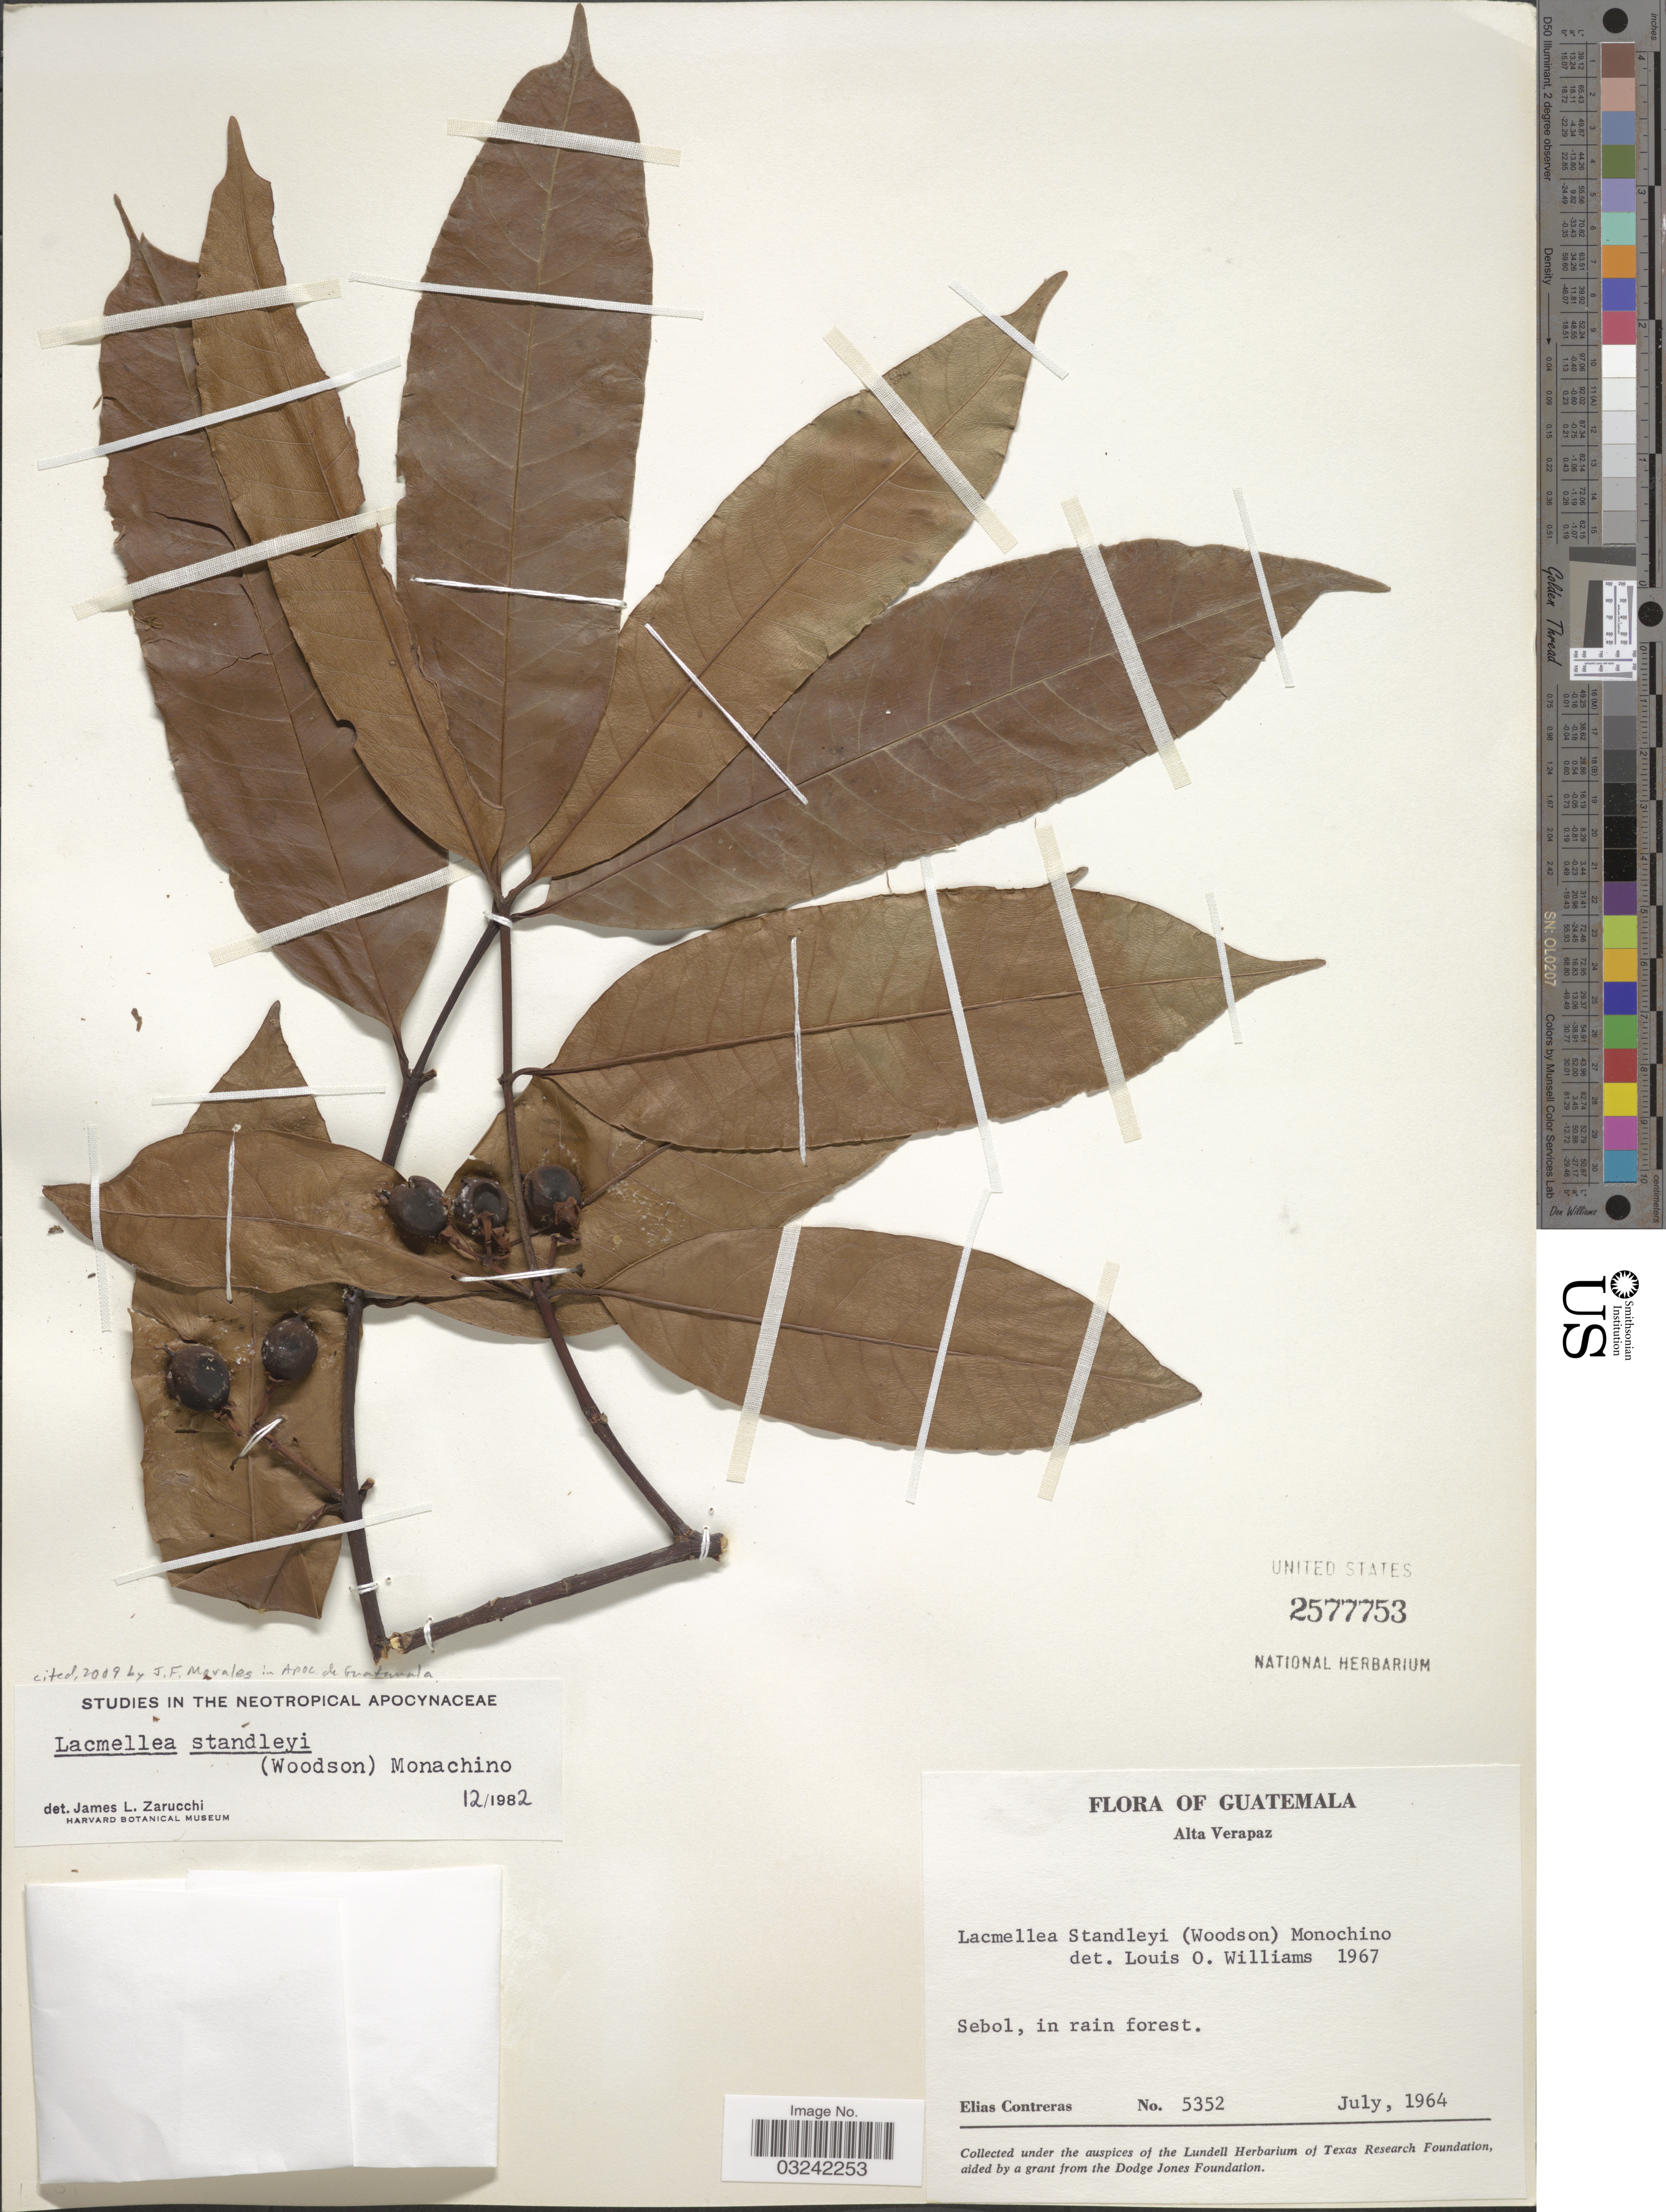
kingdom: Plantae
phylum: Tracheophyta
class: Magnoliopsida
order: Gentianales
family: Apocynaceae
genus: Lacmellea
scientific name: Lacmellea standleyi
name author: (Woodson) Monach.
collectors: E. Contreras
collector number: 5352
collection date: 1964-07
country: Guatemala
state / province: Alta Verapaz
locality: Sebol.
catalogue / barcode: US 2577753